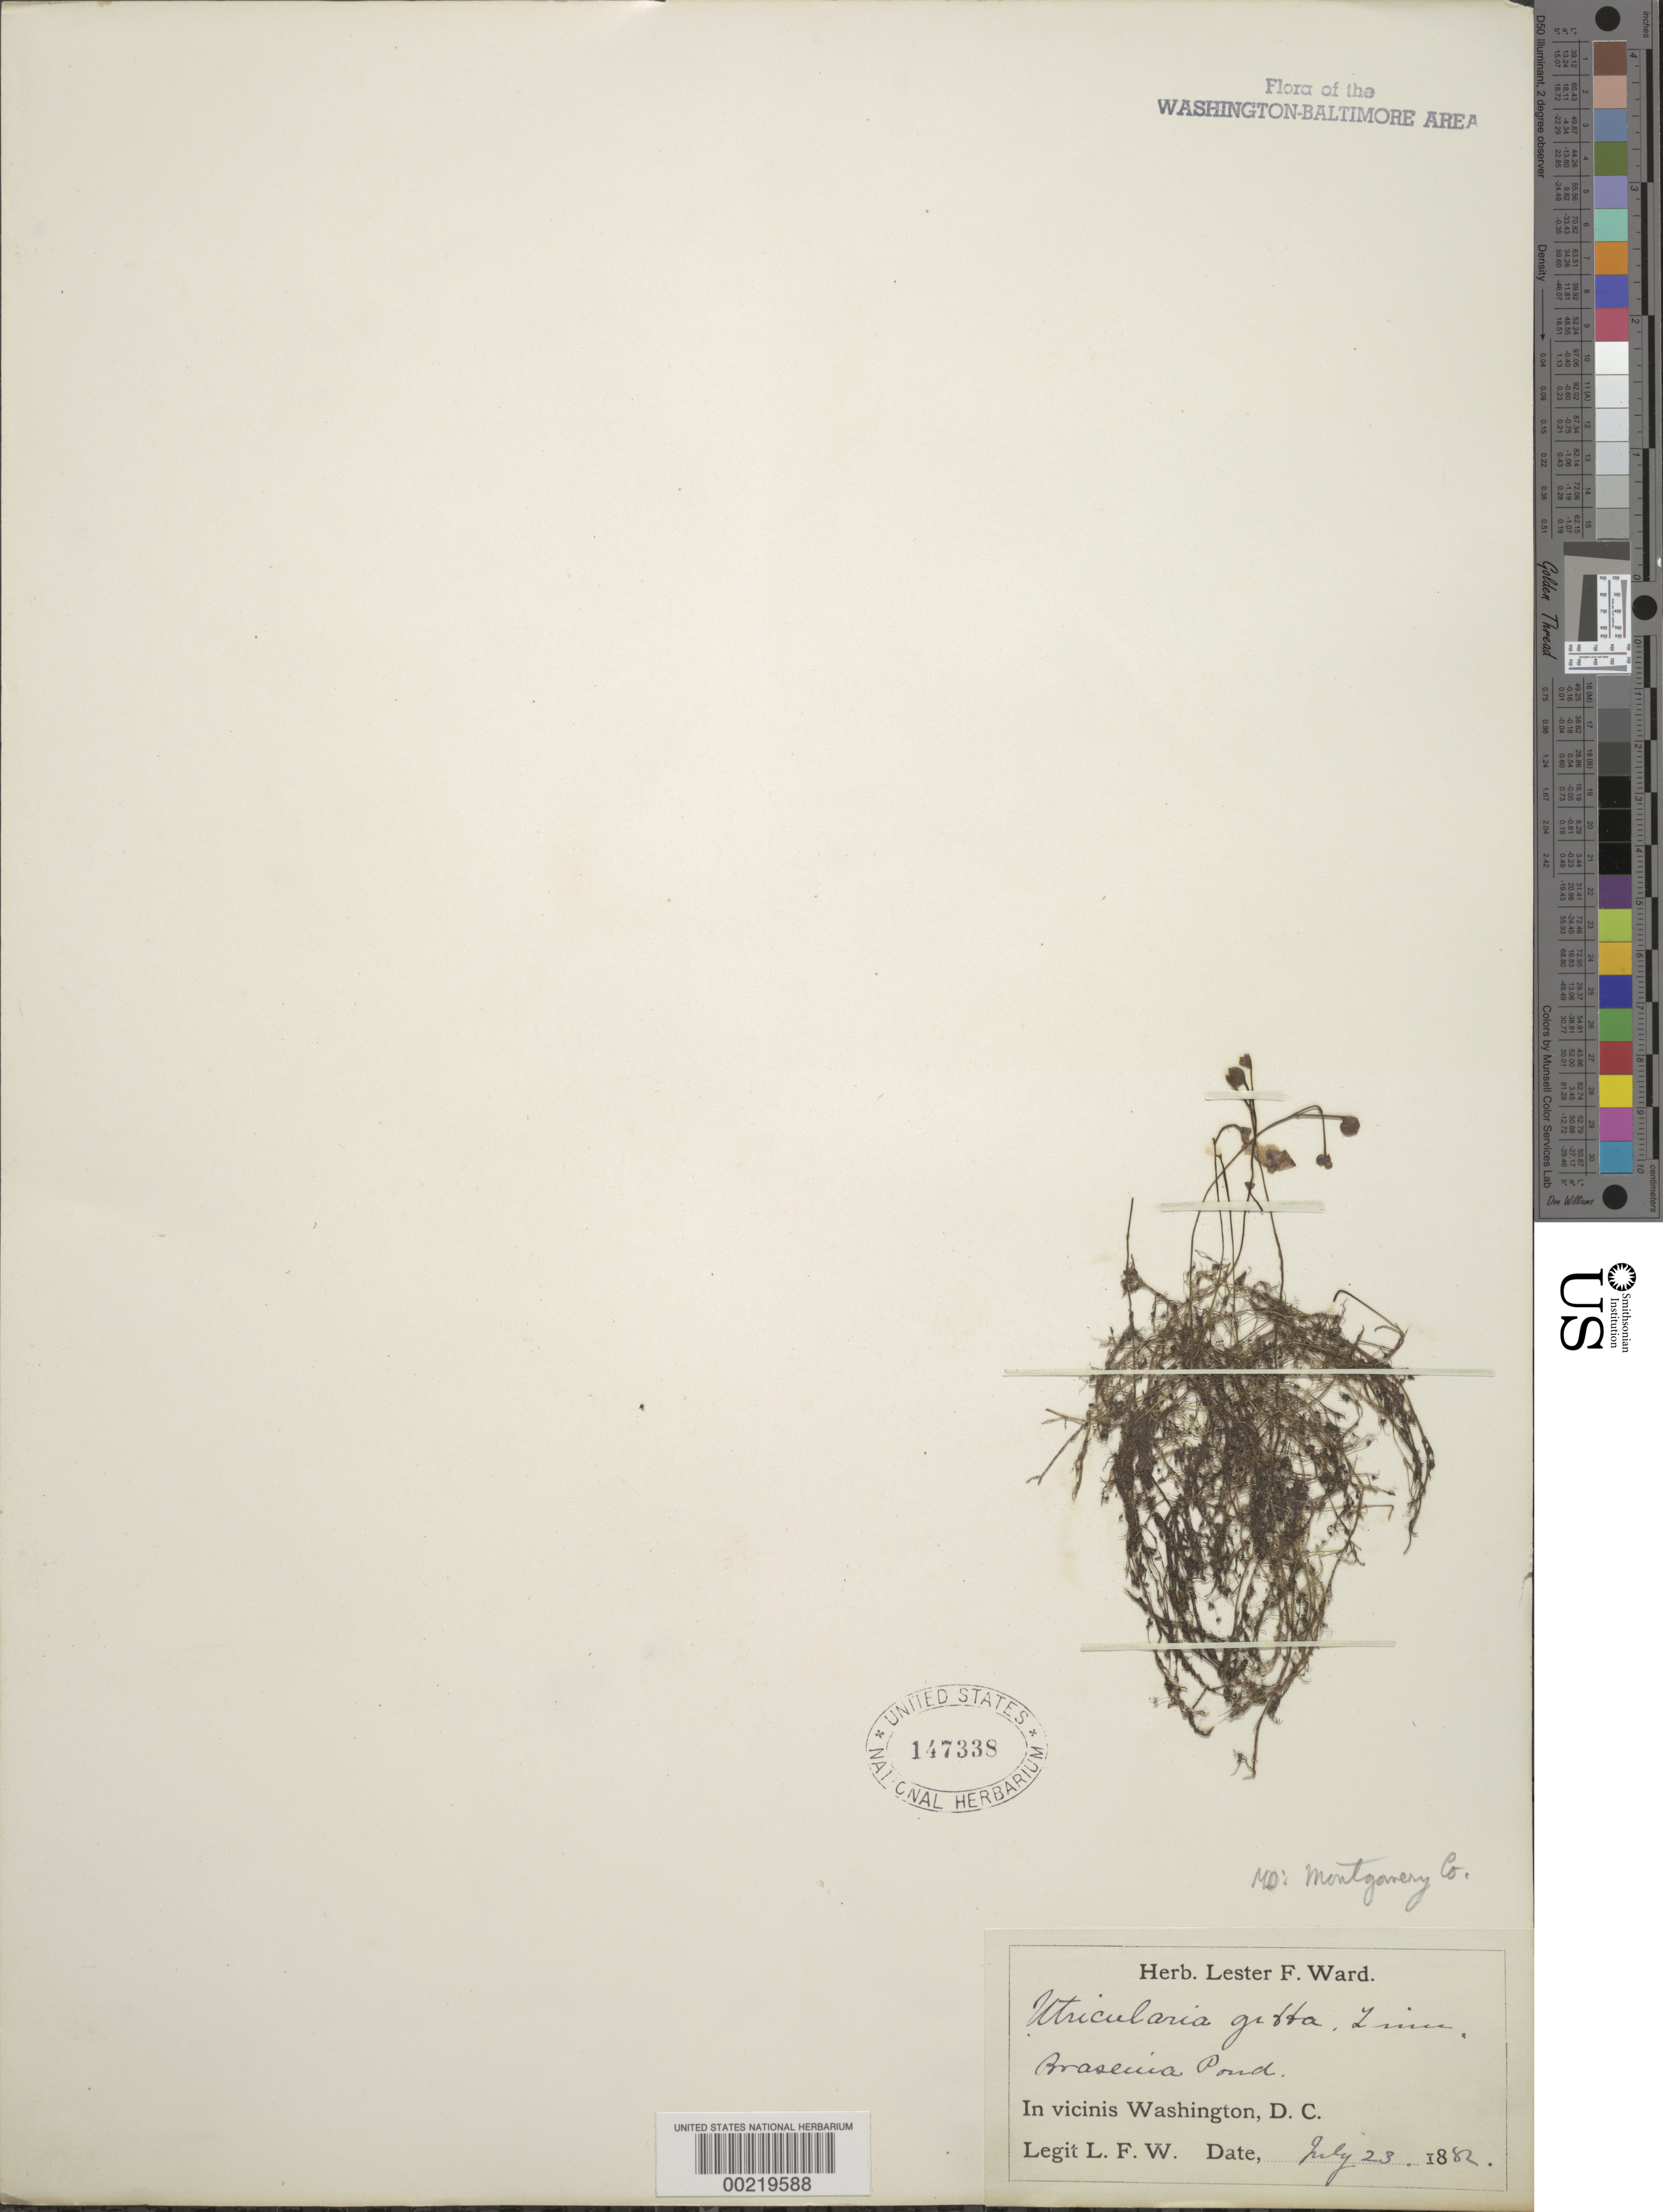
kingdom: Plantae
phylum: Tracheophyta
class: Magnoliopsida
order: Lamiales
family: Lentibulariaceae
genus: Utricularia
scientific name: Utricularia gibba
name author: L.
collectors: L. F. Ward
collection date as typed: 23 Jul 1882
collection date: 1882-07-23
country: United States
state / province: Virginia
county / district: Arlington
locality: Braseria Pond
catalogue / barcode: US 147338